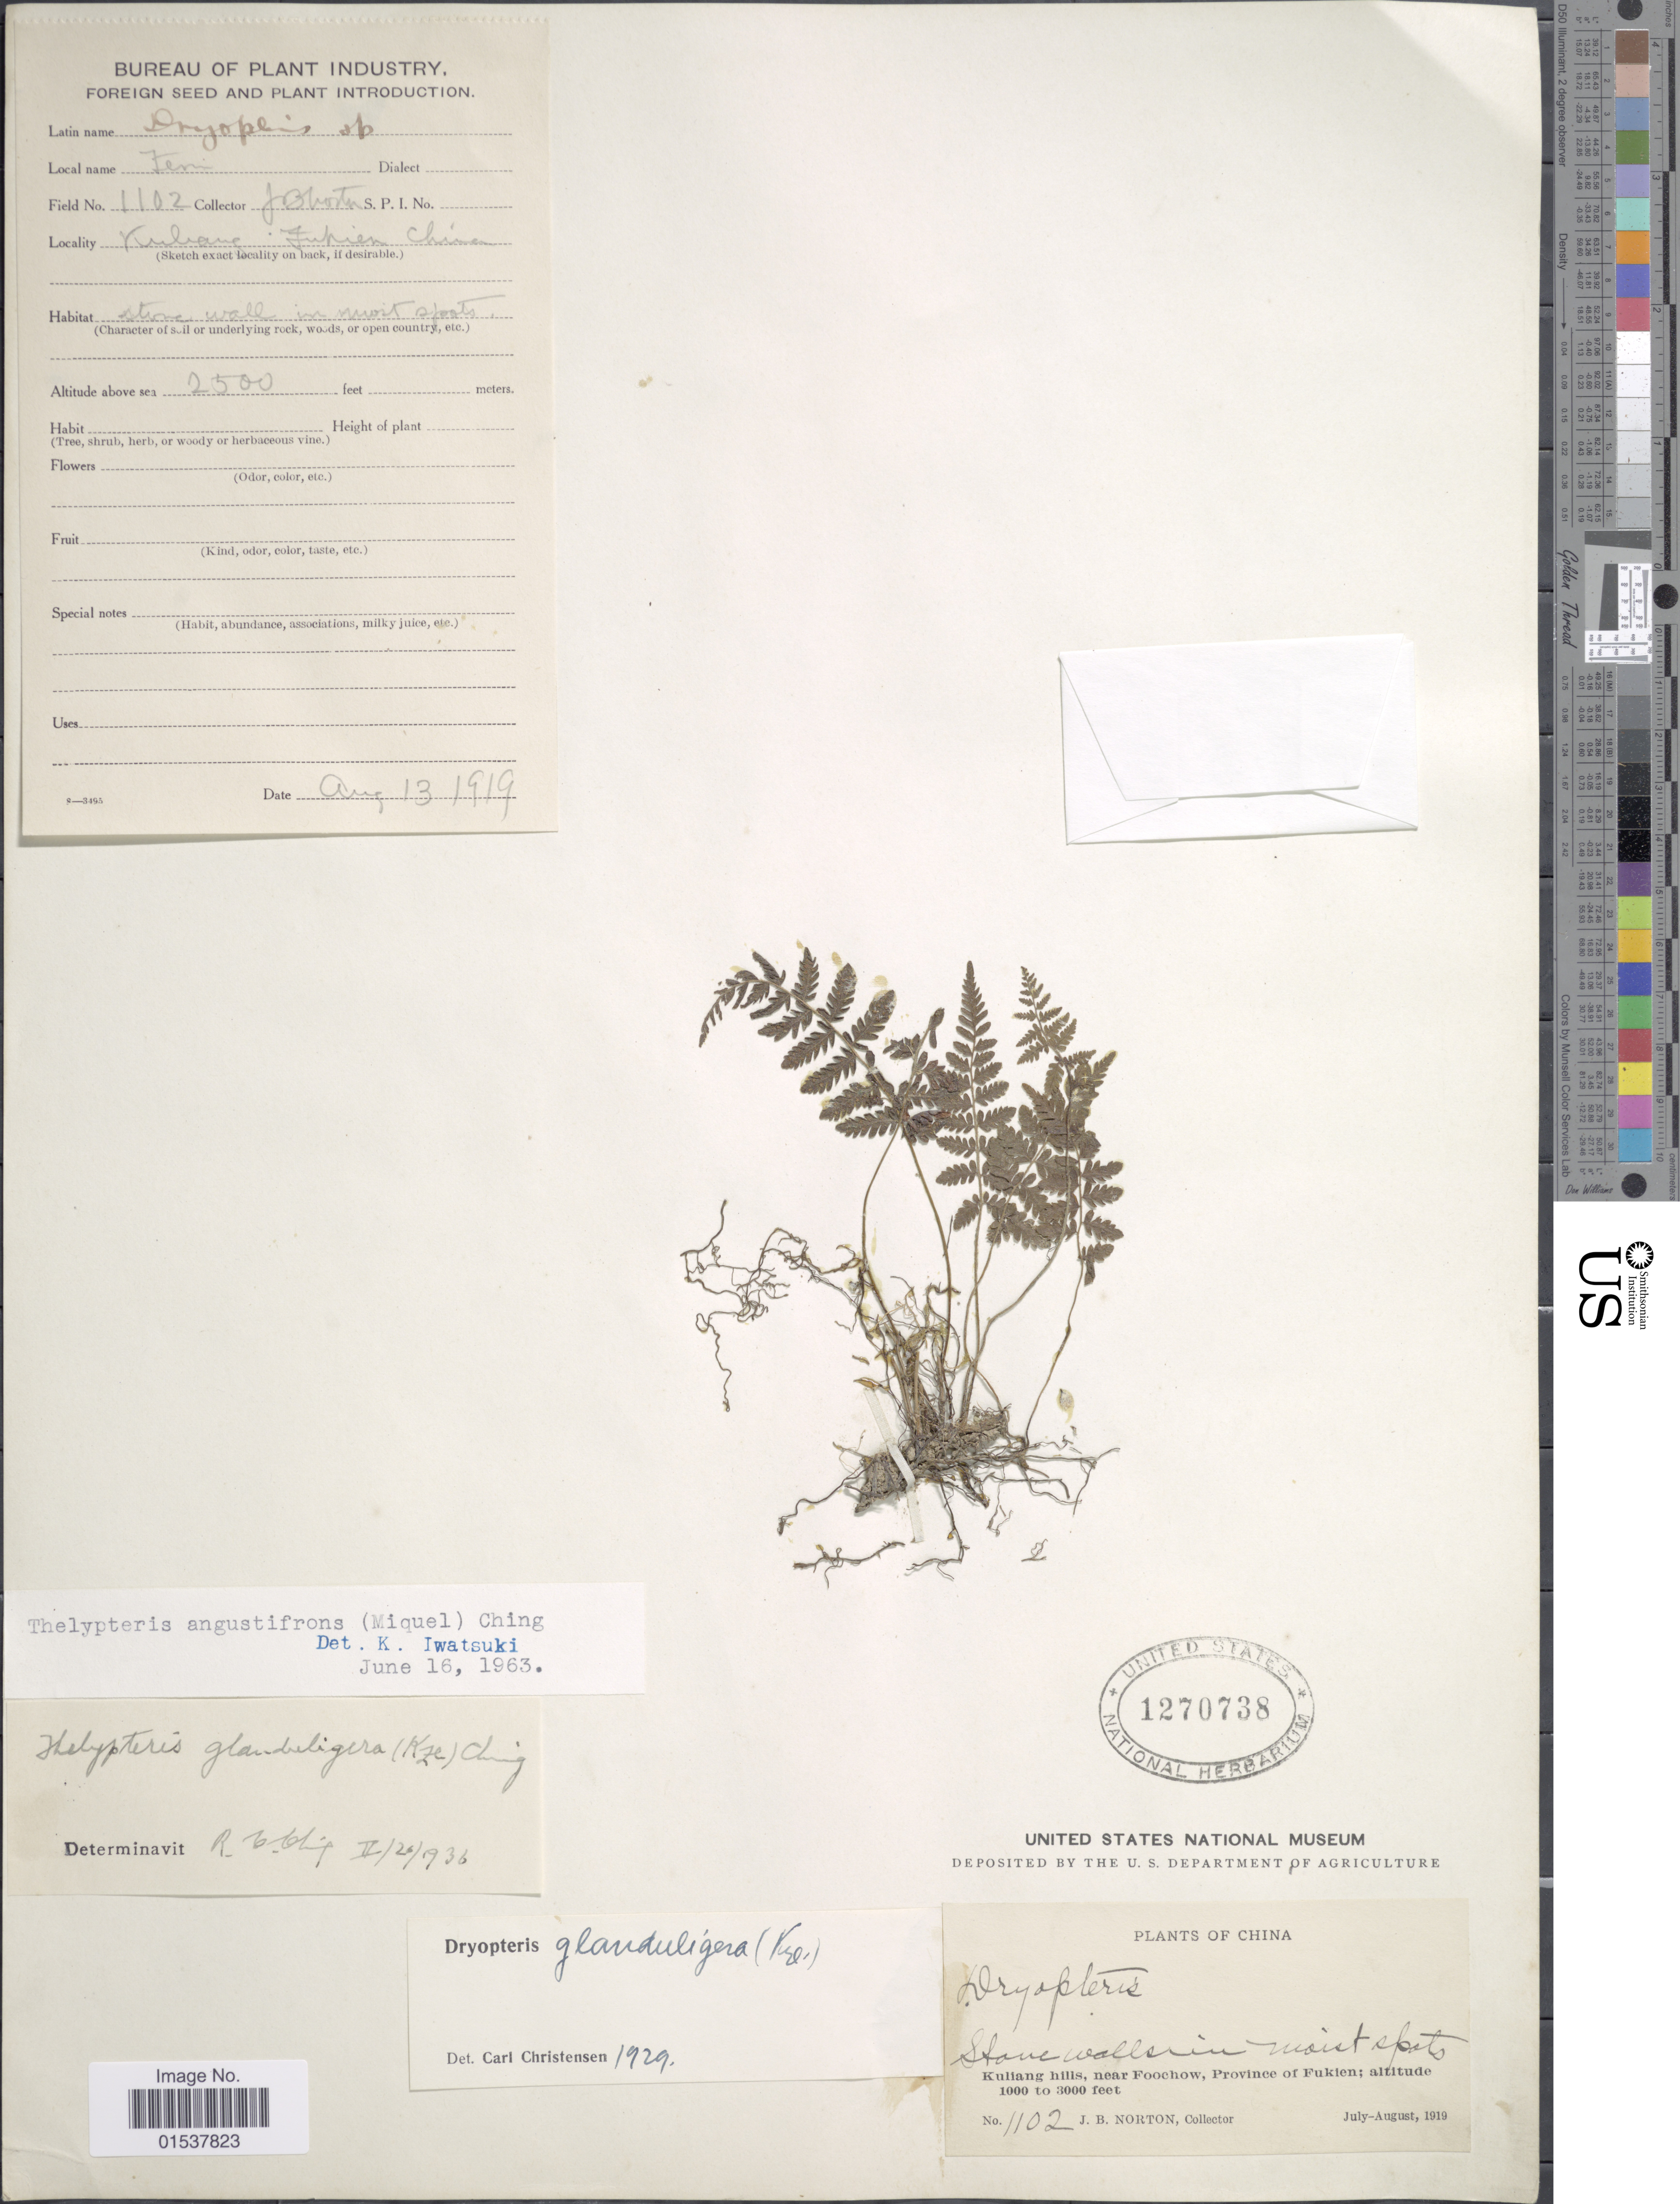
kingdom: Plantae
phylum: Tracheophyta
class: Polypodiopsida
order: Polypodiales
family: Thelypteridaceae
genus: Parathelypteris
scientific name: Parathelypteris angustifrons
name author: (Miq.) Ching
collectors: J. B. Norton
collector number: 1102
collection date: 1919-08-13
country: China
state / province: Fujian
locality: Kuliang Hills, near Foochow, Province of Fukien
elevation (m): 762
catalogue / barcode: US 1270738